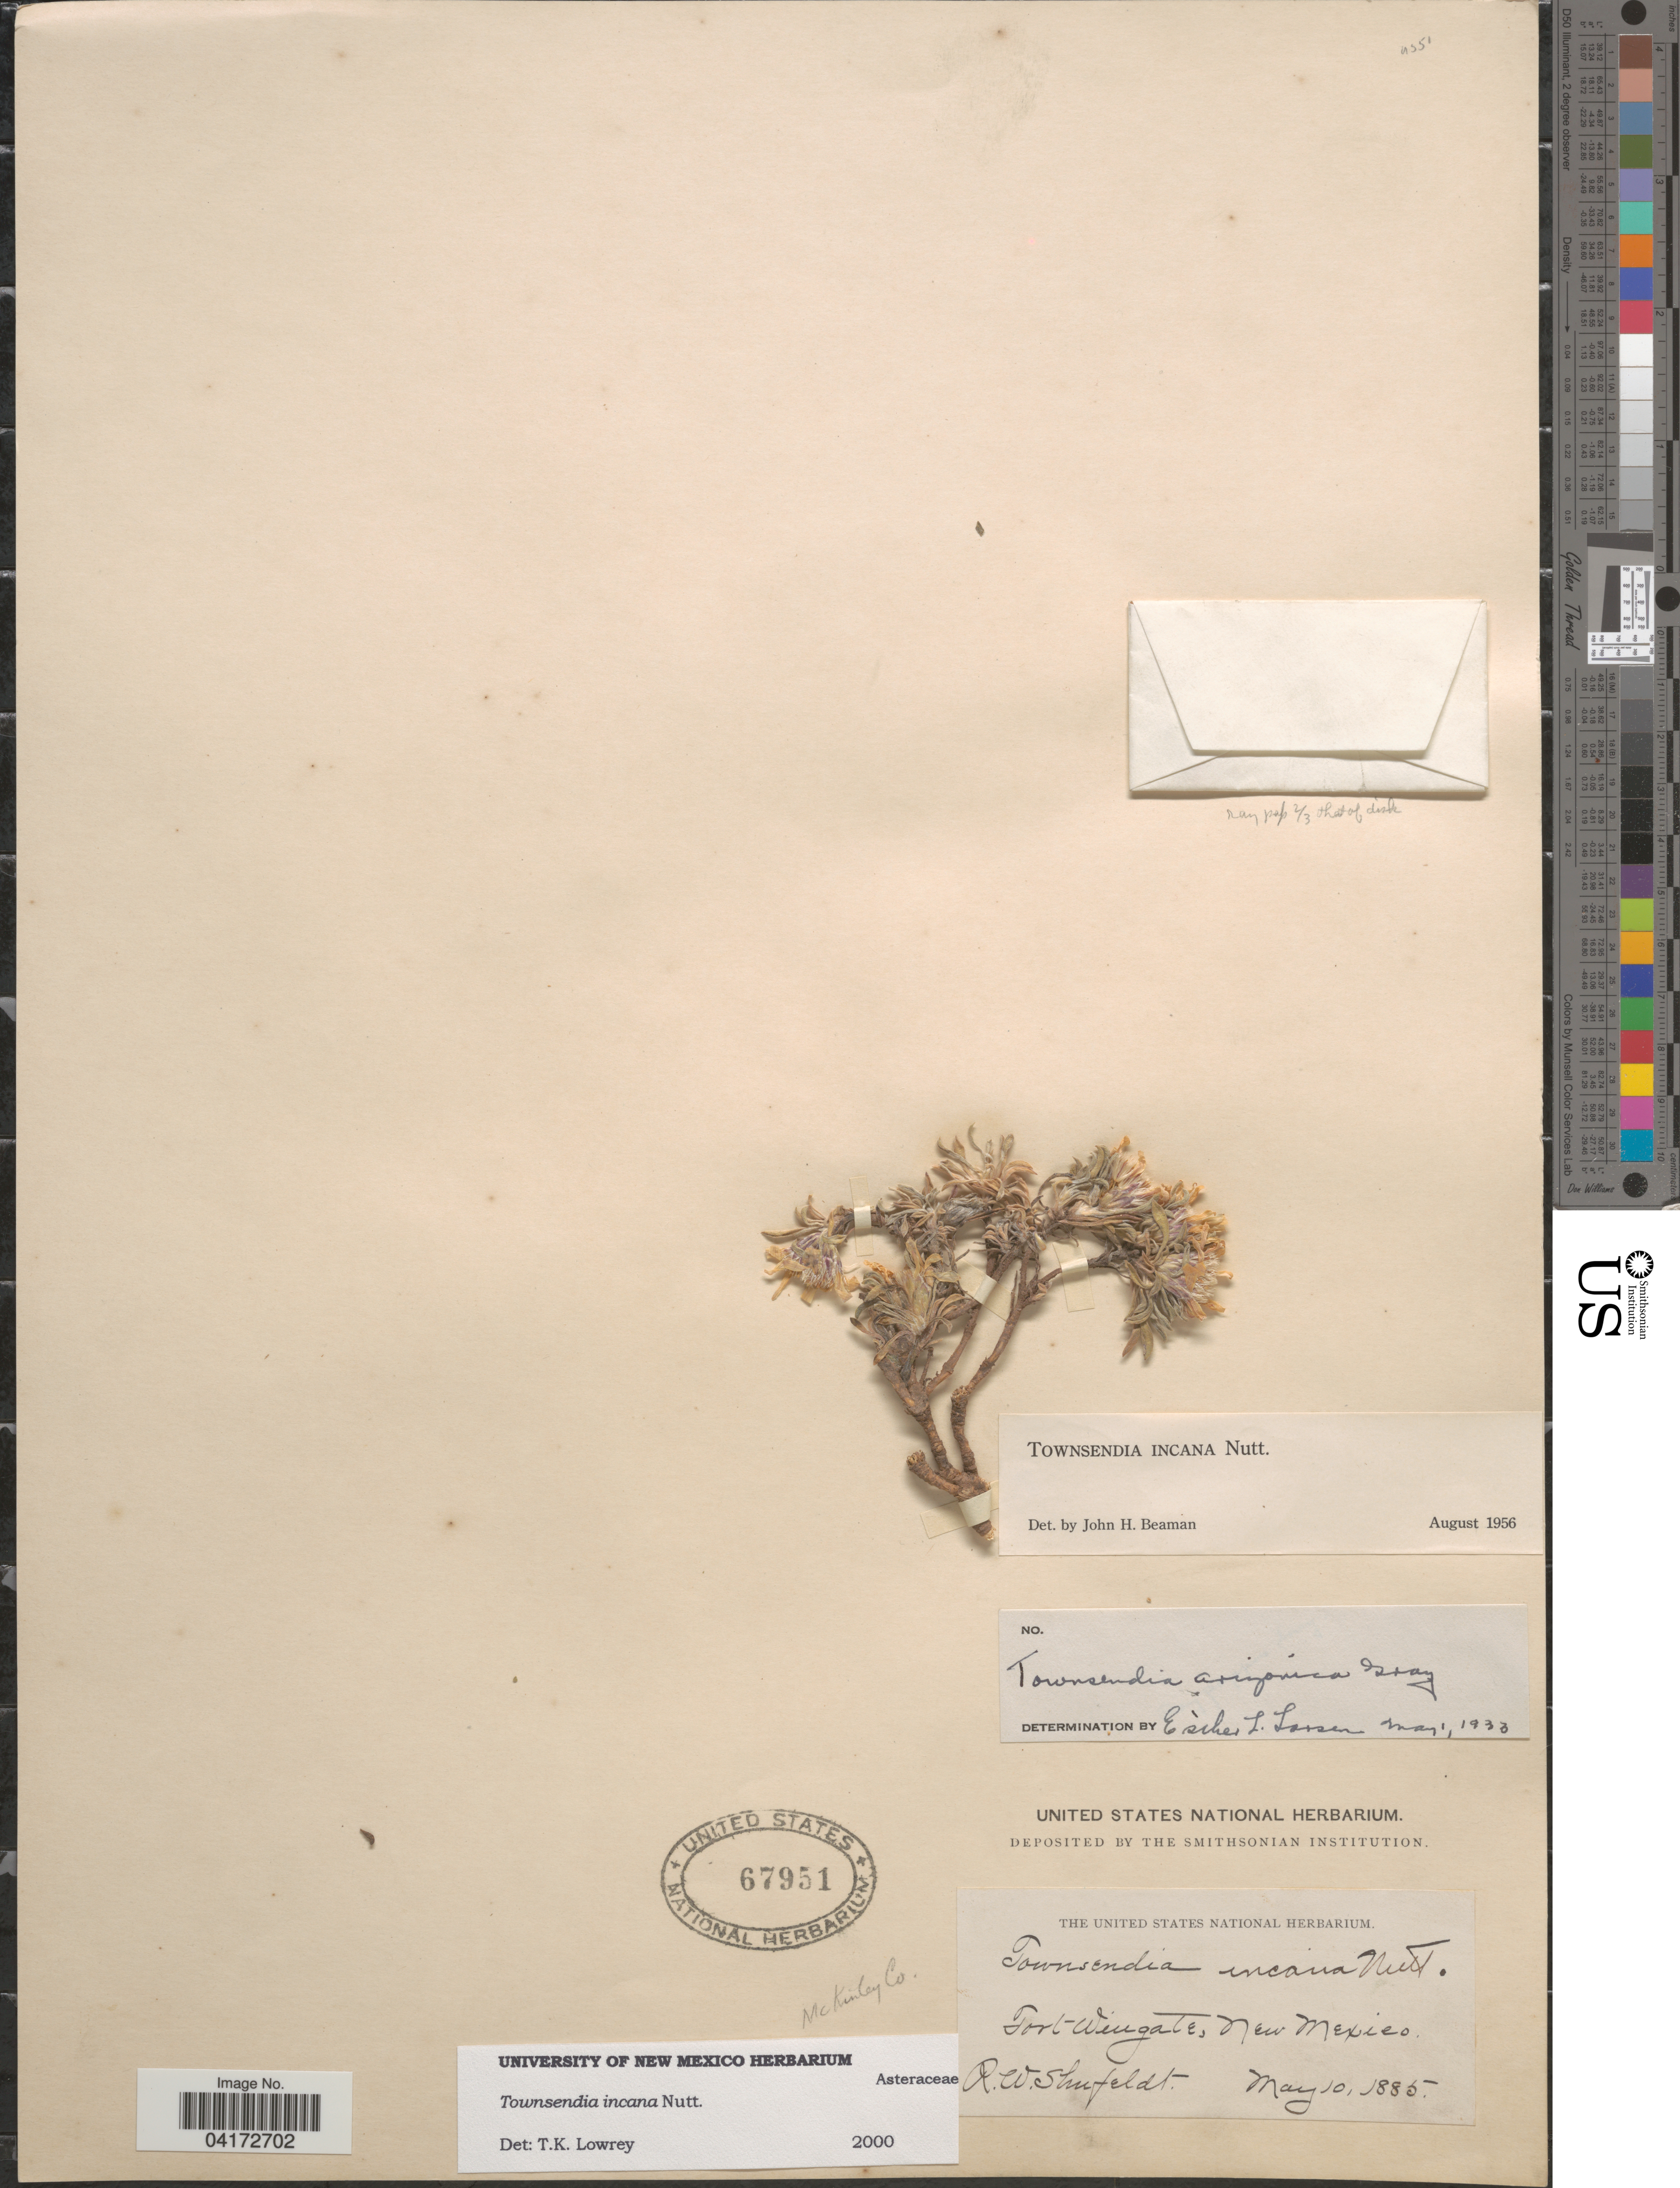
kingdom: Plantae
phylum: Tracheophyta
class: Magnoliopsida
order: Asterales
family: Asteraceae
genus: Townsendia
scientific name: Townsendia incana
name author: Nutt.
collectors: R. Shufeldt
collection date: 1885-05-10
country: United States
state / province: New Mexico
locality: McKinley Co. Fort Wingate.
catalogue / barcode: US 67951